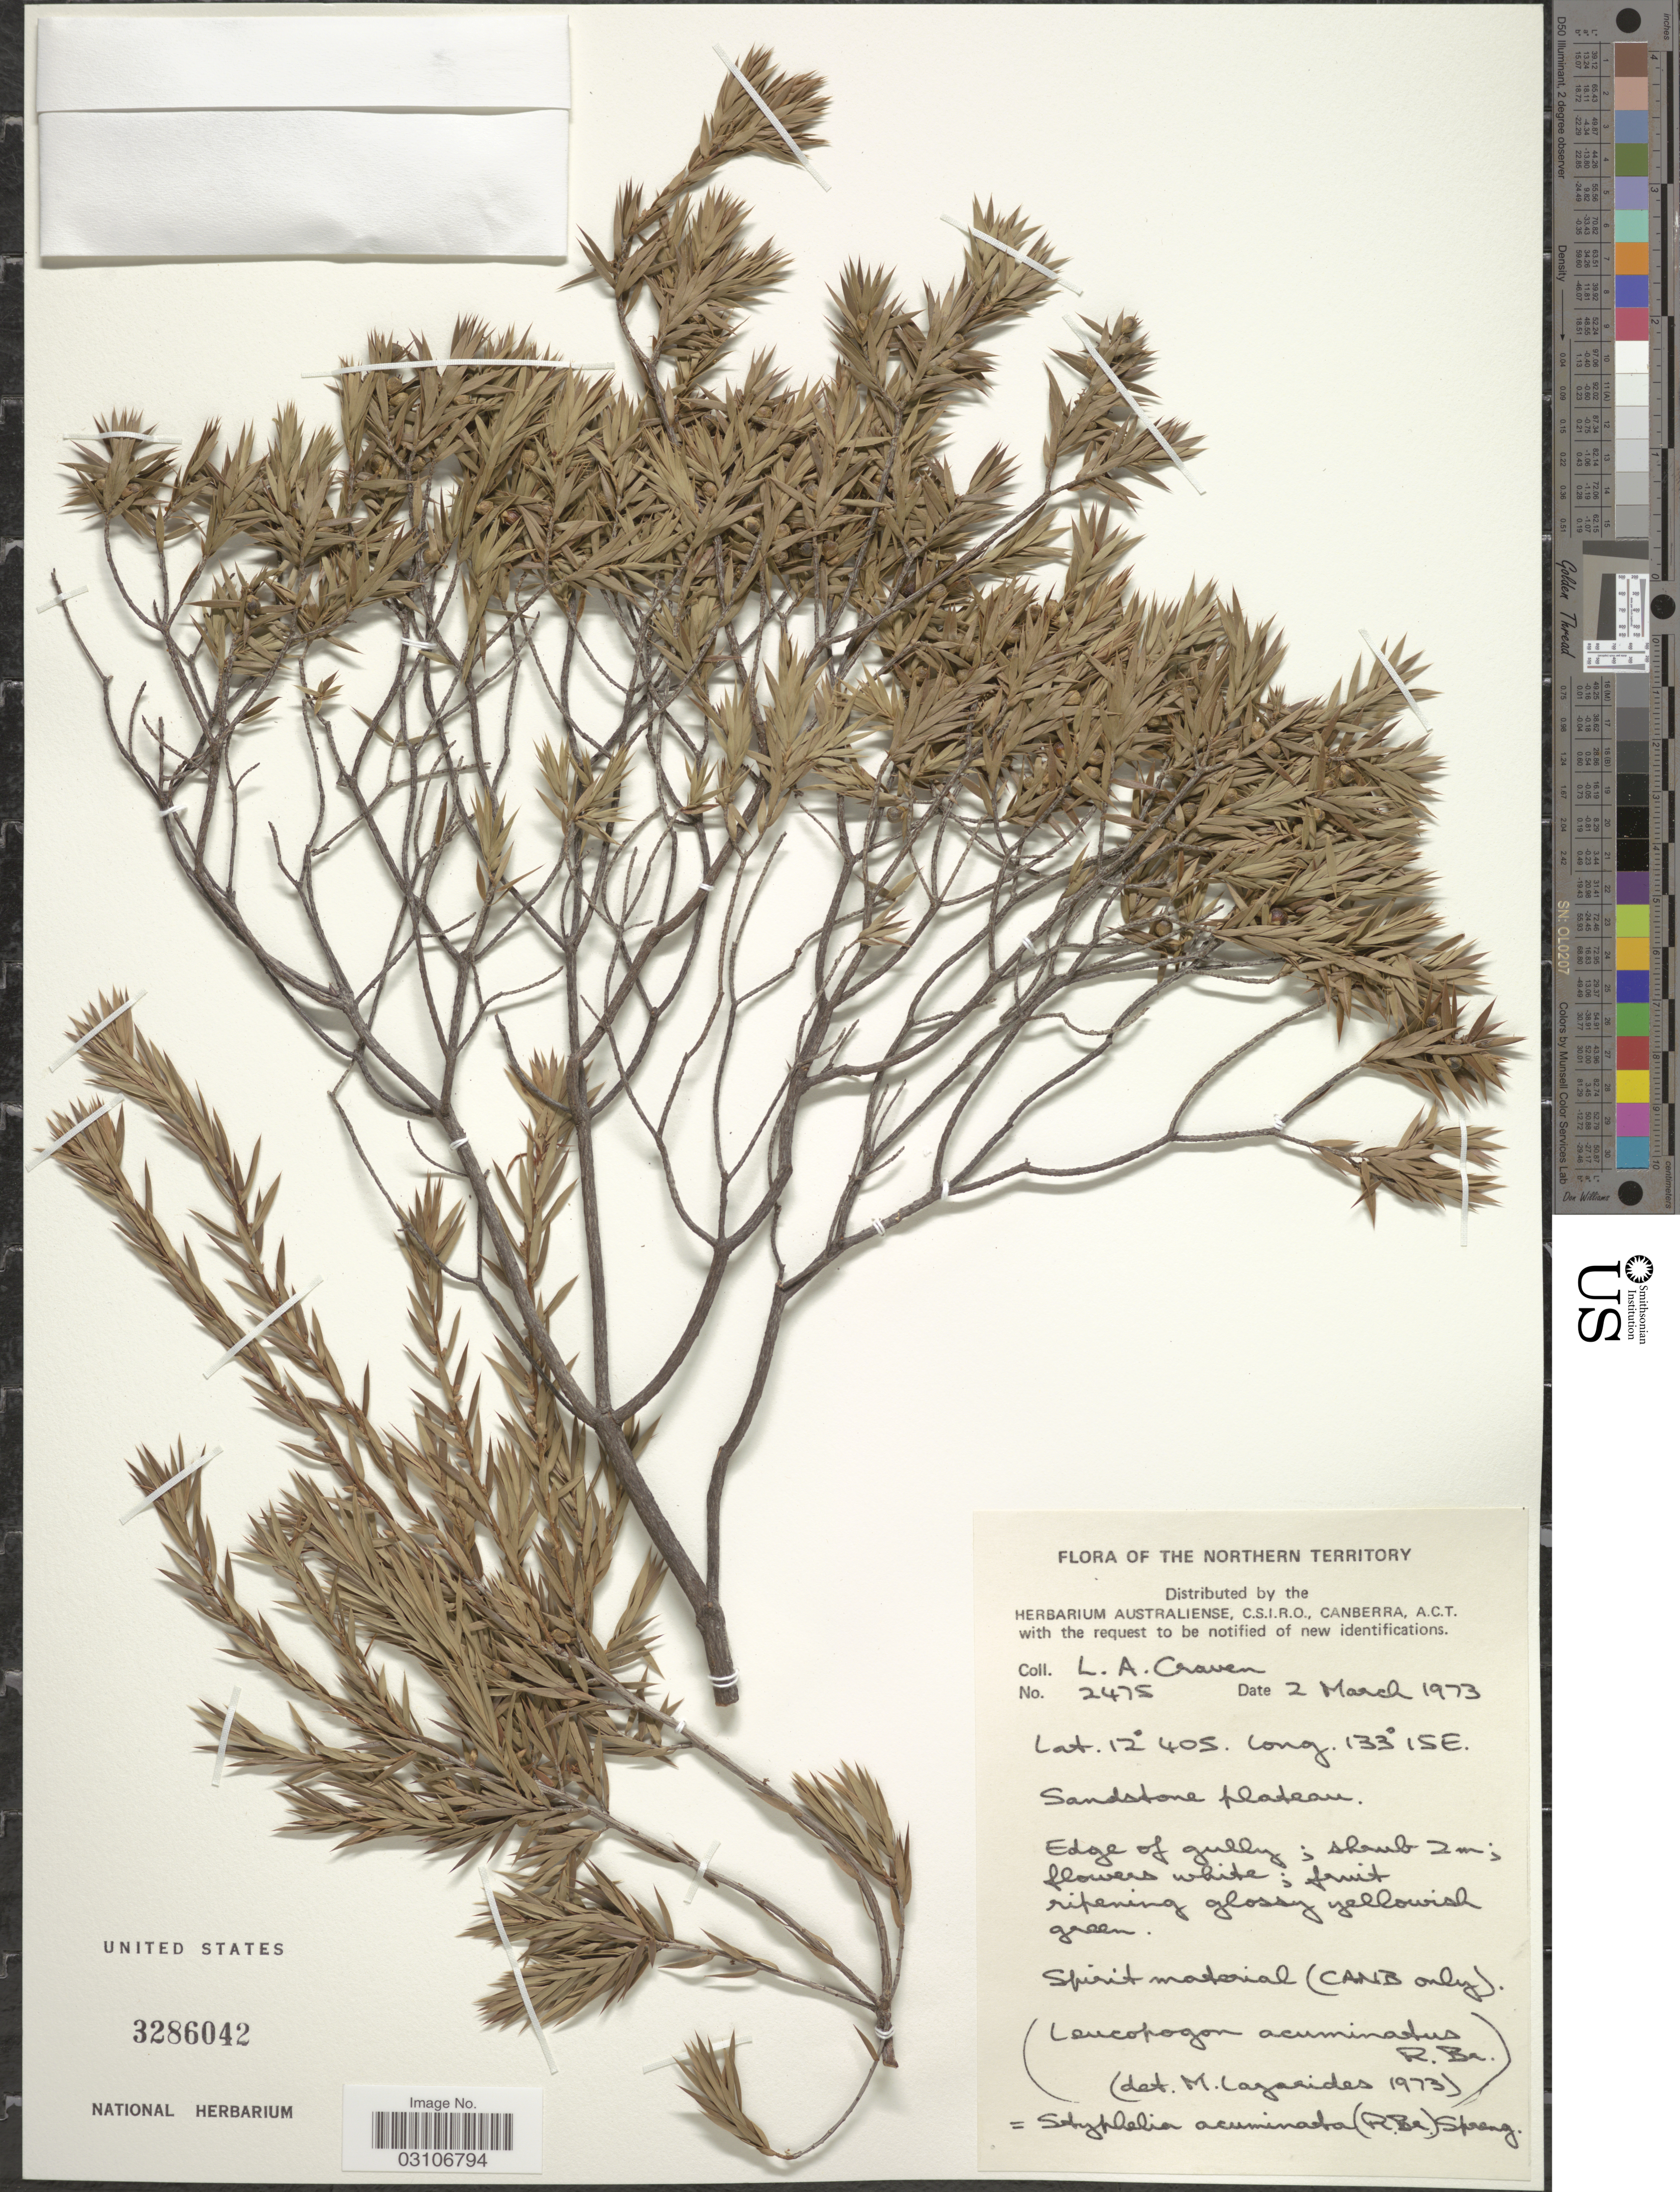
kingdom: Plantae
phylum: Tracheophyta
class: Magnoliopsida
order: Ericales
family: Ericaceae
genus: Leucopogon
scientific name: Leucopogon acuminatus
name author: R. Br.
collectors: L. A. Craven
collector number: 2475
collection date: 1973-03-02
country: Australia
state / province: Northern Territory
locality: Sandstone plateau. Egde of gully.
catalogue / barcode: US 3286042